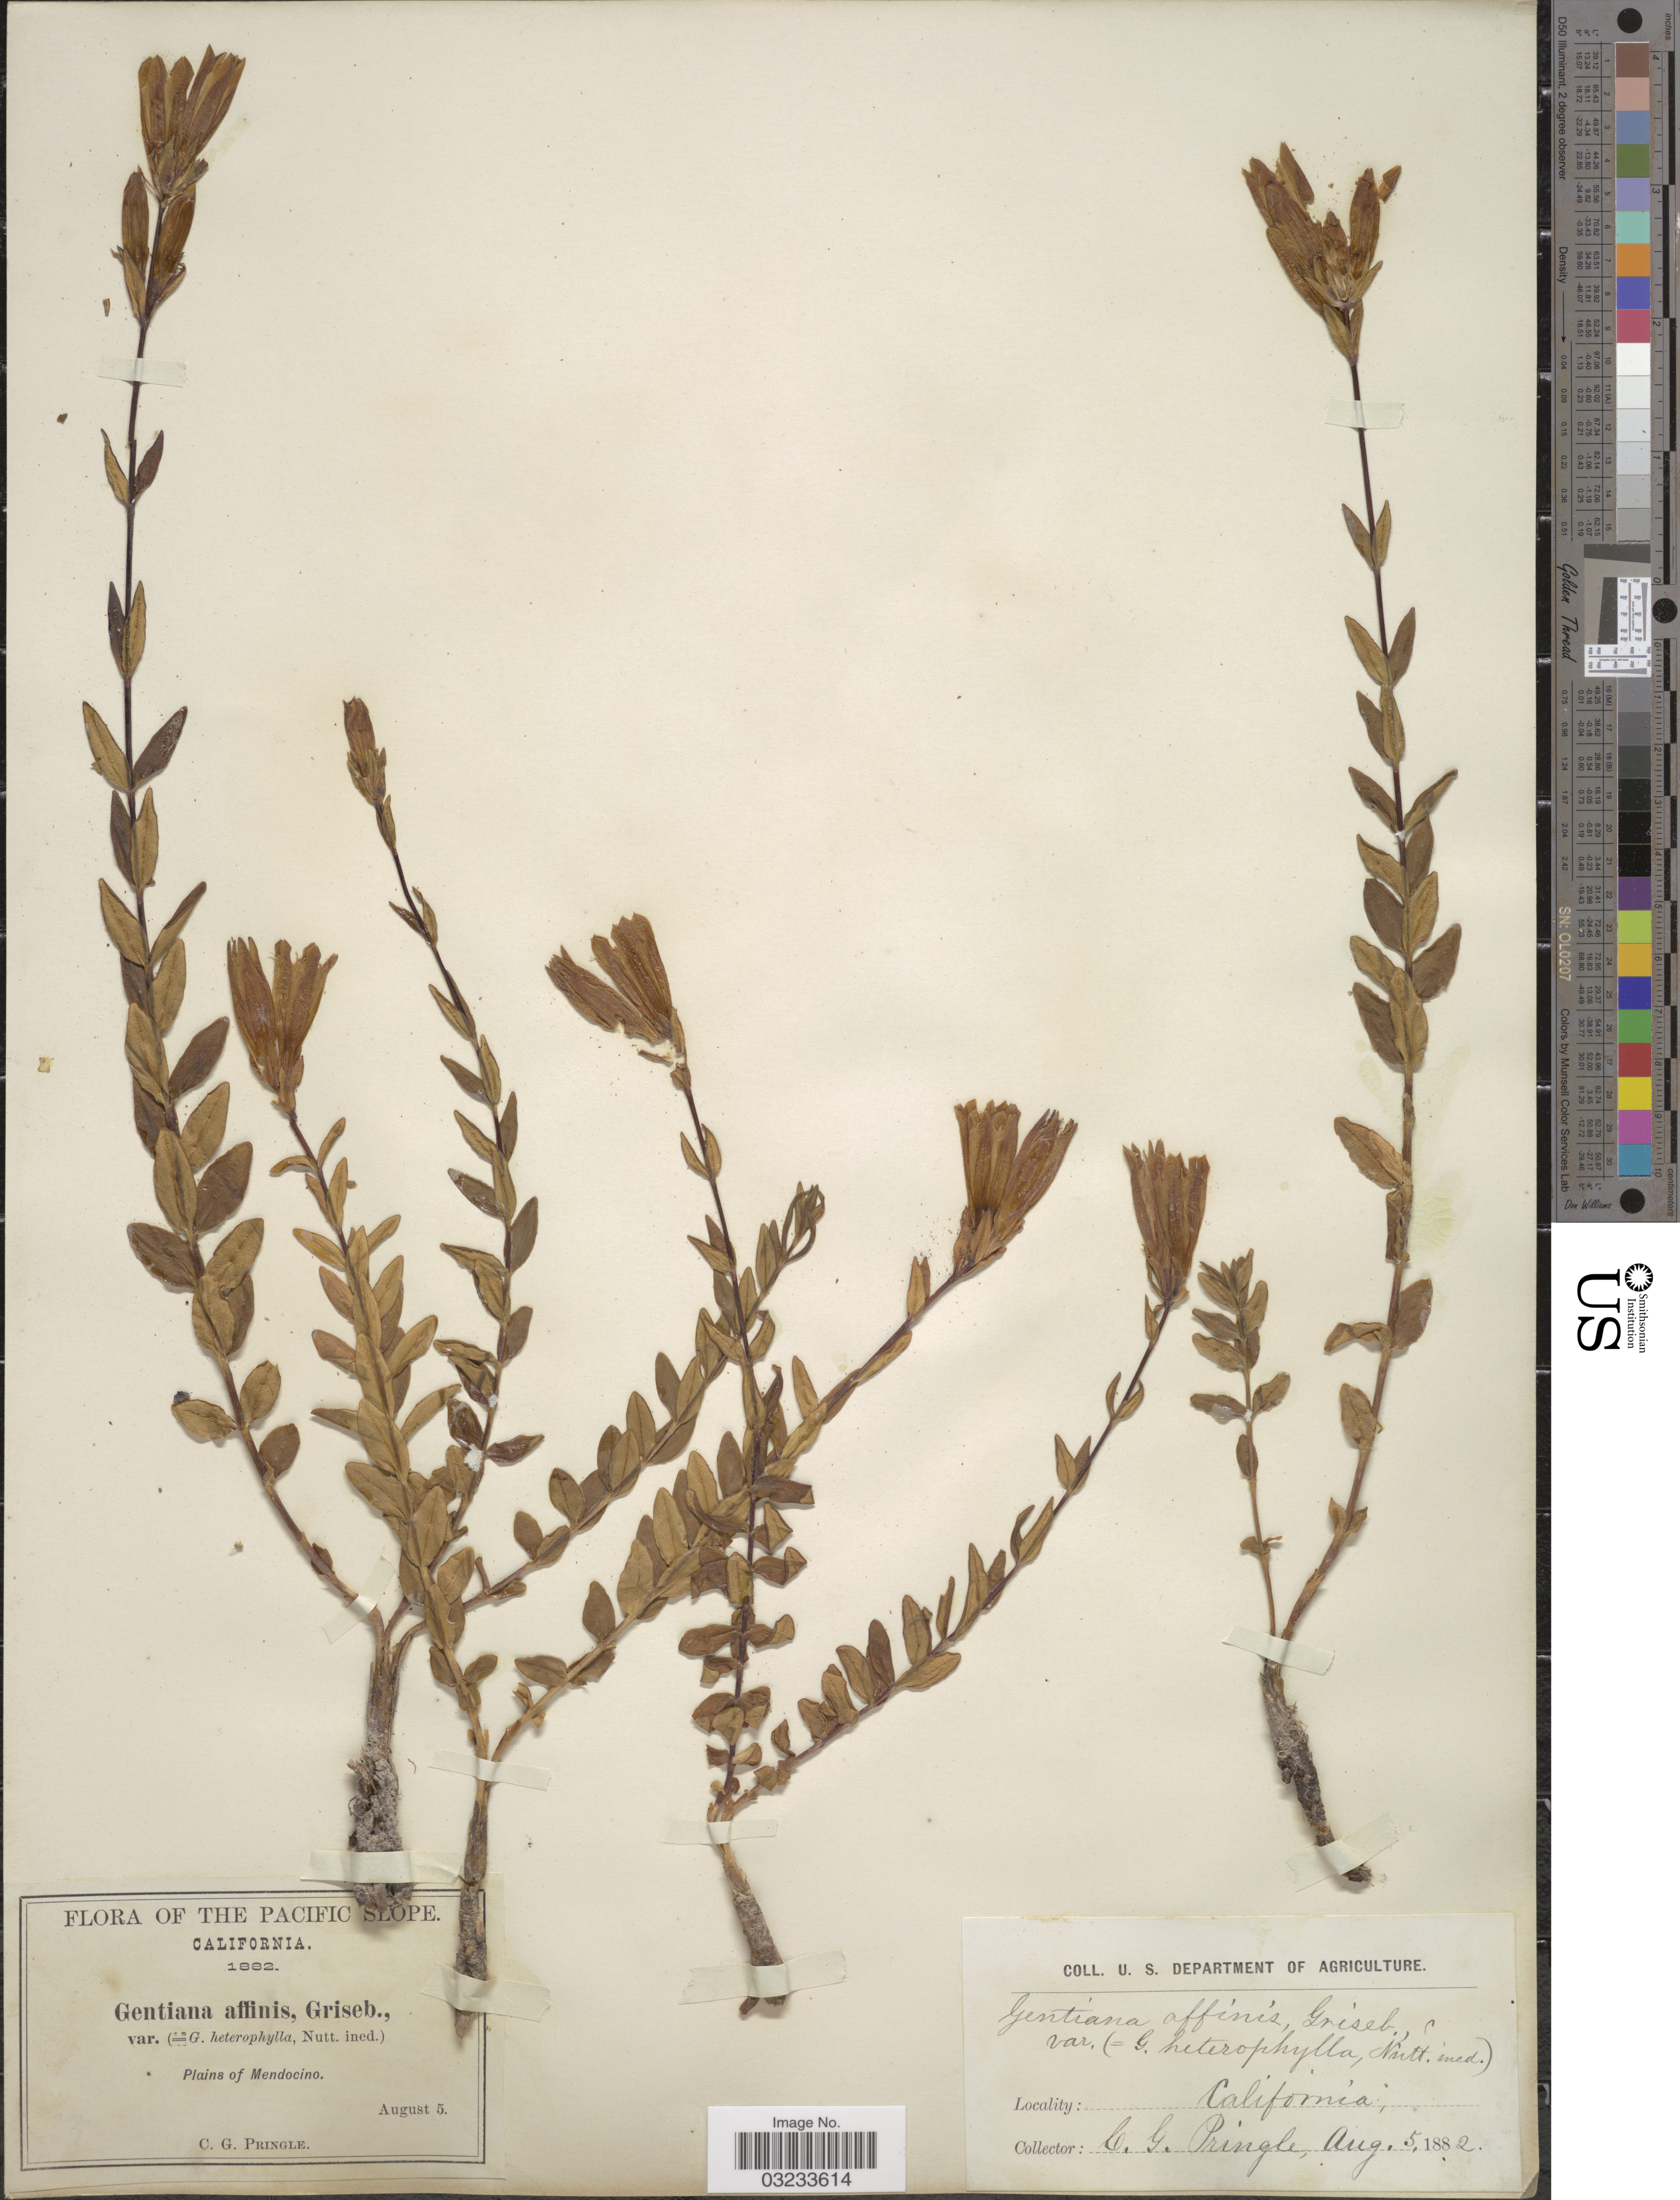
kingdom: Plantae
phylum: Tracheophyta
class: Magnoliopsida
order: Gentianales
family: Gentianaceae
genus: Gentiana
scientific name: Gentiana affinis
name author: Griseb.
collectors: C. G. Pringle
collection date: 1882-08-05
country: United States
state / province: California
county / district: Mendocino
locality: Pacific Slope. Plains of Mendocino.